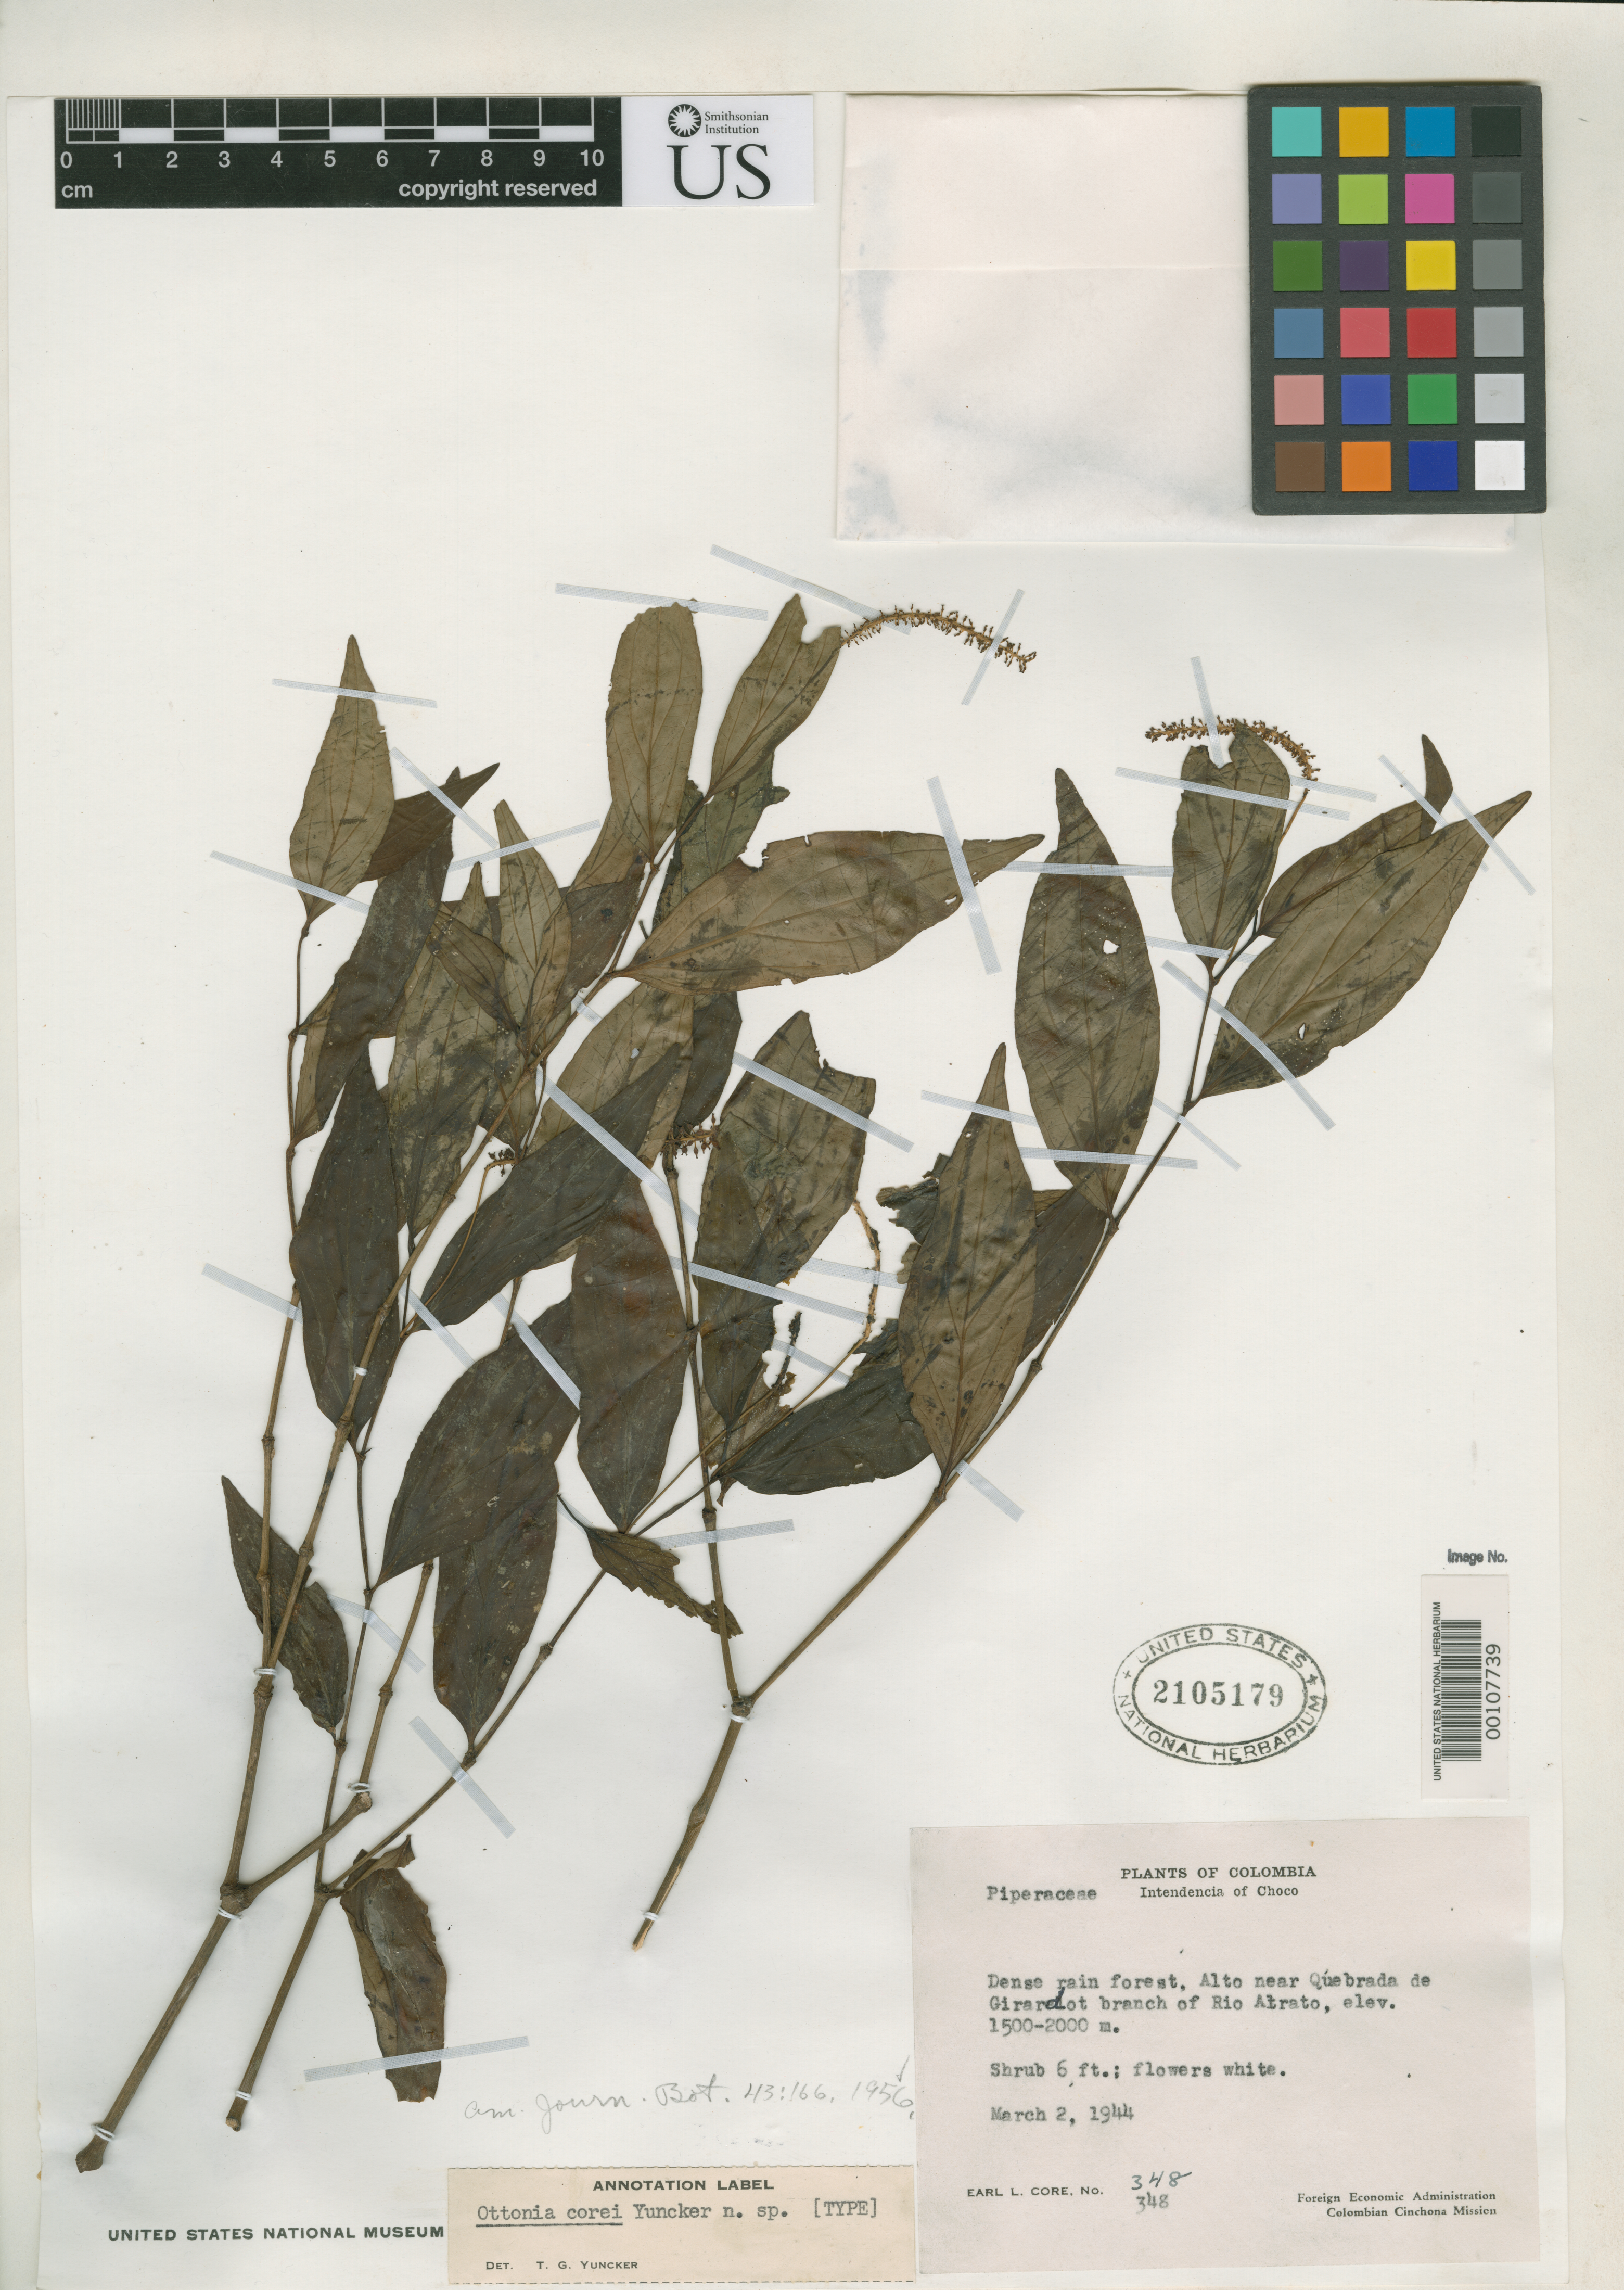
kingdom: Plantae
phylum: Tracheophyta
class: Magnoliopsida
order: Piperales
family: Piperaceae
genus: Ottonia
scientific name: Ottonia corei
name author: Yunck.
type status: Holotype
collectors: E. L. Core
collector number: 348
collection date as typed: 02 Mar 1944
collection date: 1944-03-02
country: Colombia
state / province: Chocó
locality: Near Quebrada de Girardot branch of Rio Alrato.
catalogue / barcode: US 2105179